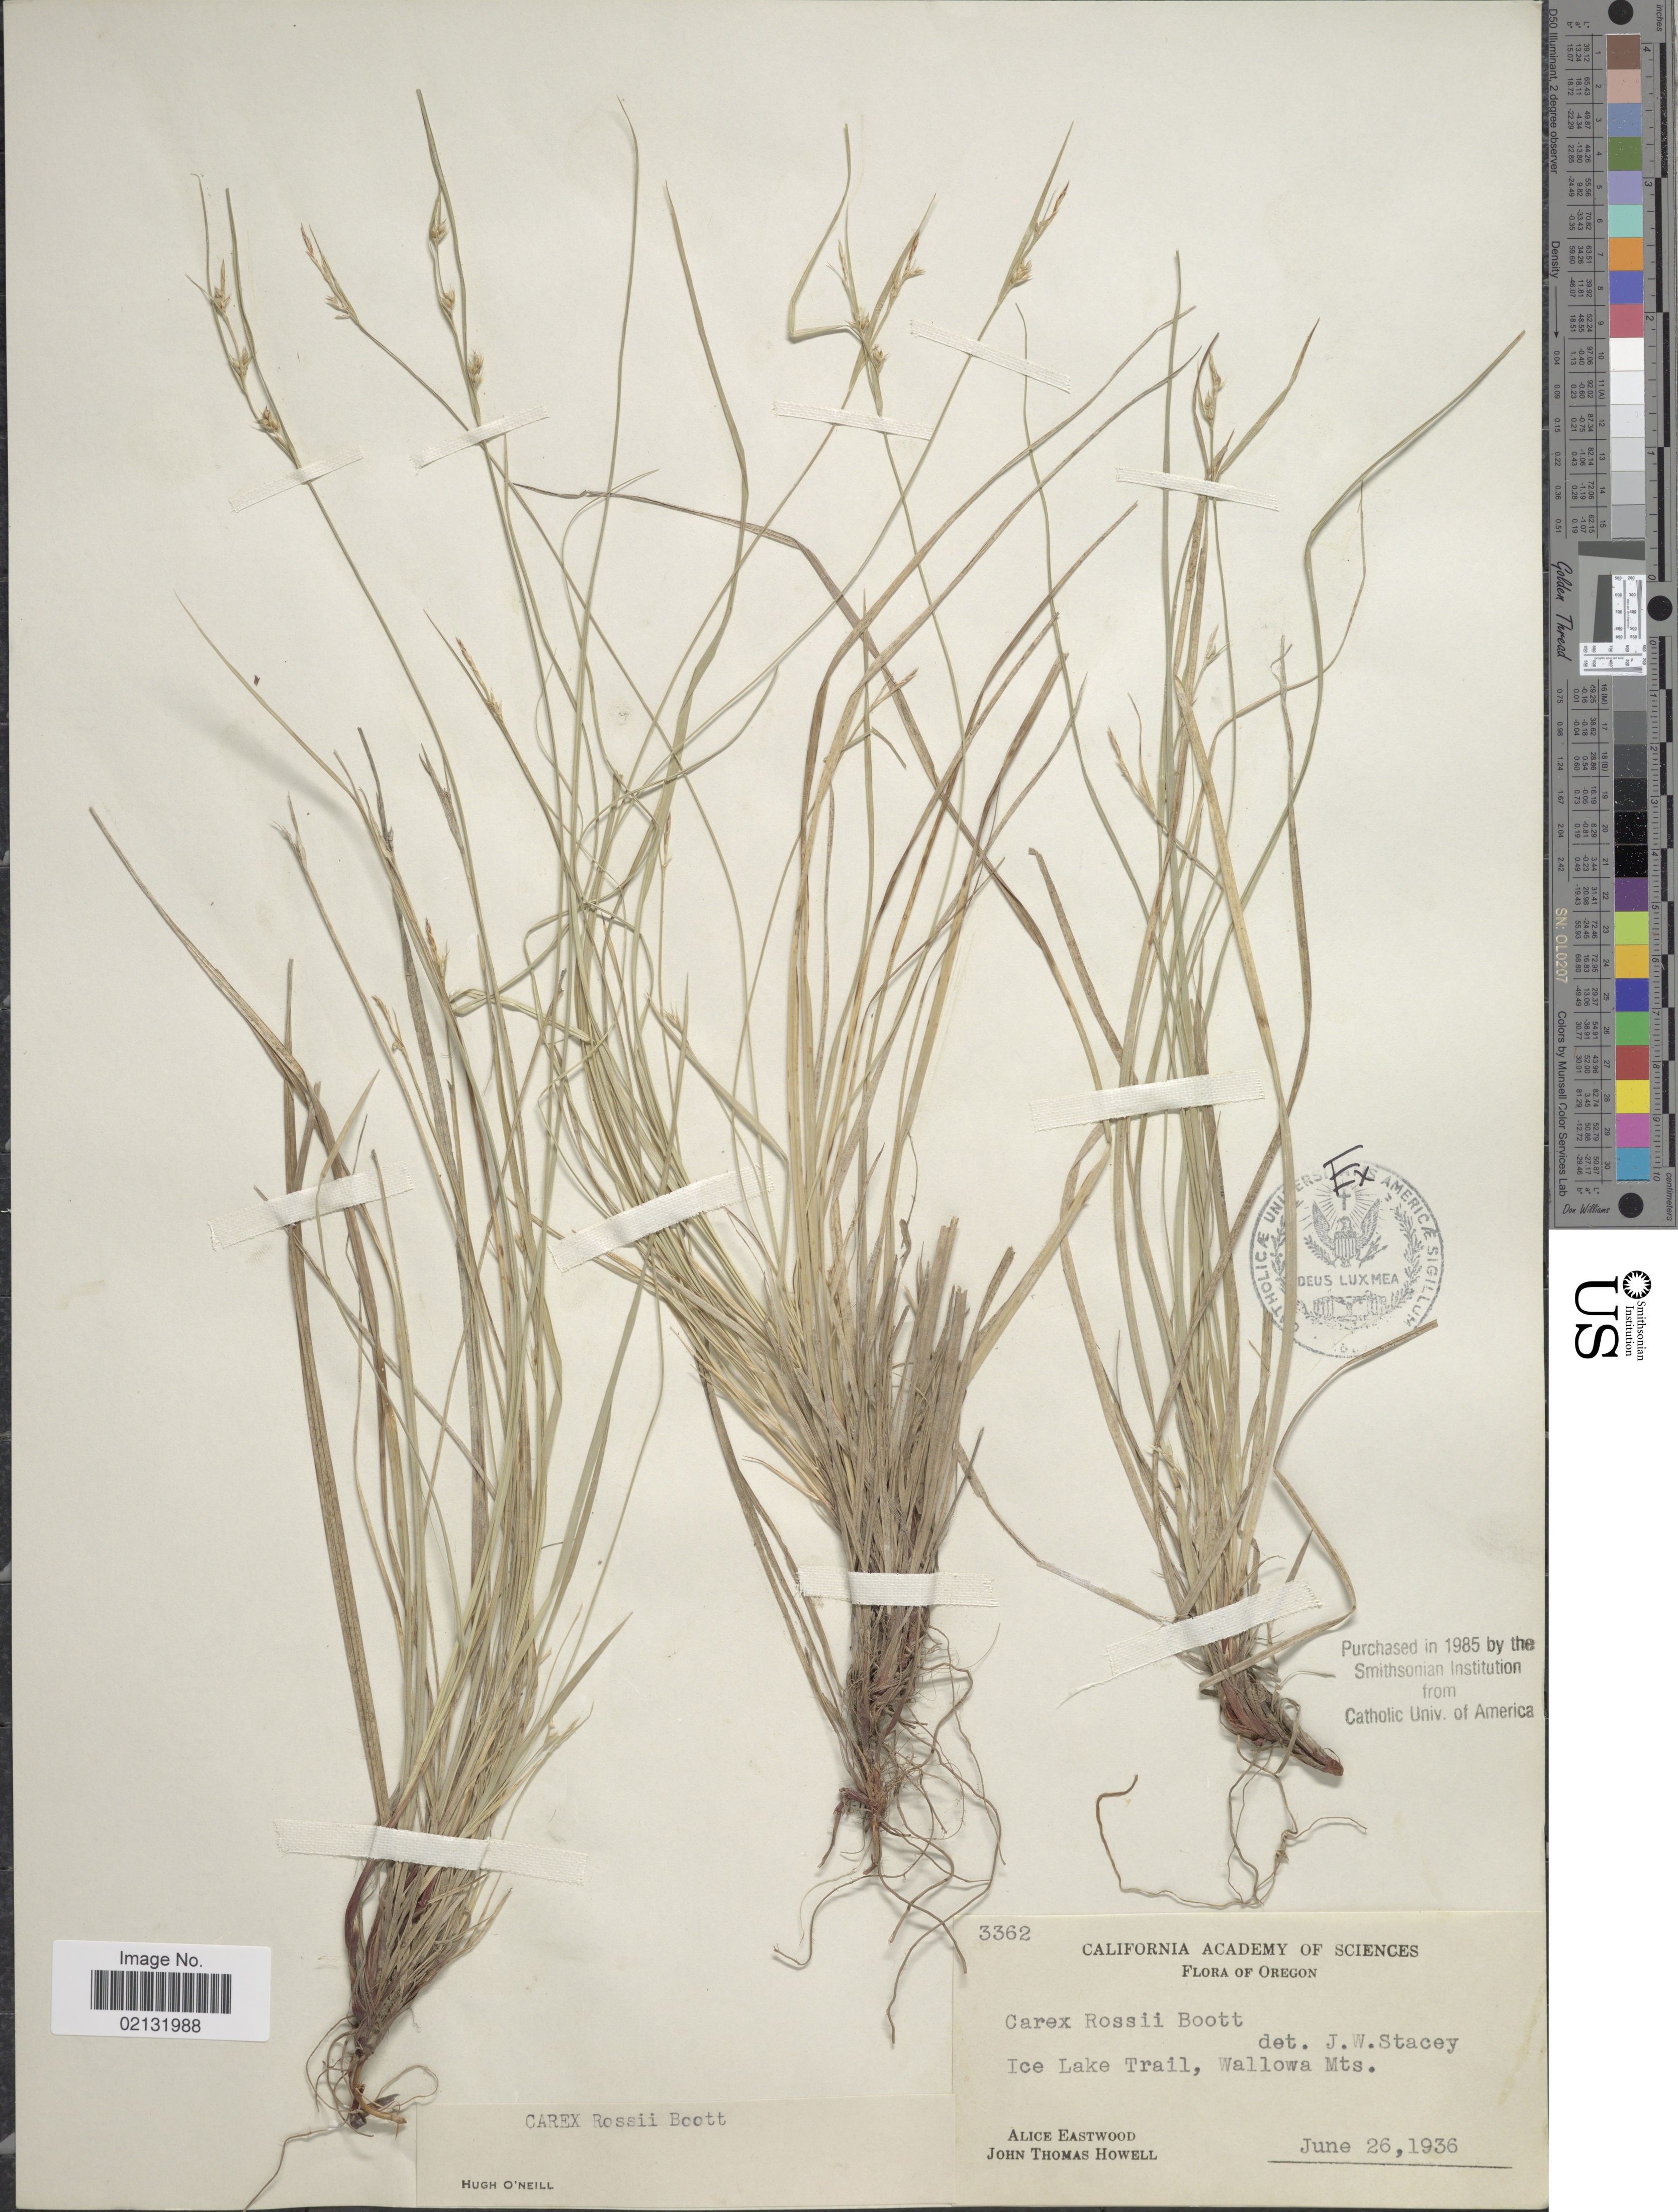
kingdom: Plantae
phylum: Tracheophyta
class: Liliopsida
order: Poales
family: Cyperaceae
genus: Carex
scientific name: Carex rossii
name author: Boott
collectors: A. Eastwood & J. T. Howell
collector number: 3362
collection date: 1936-06-26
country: United States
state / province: Oregon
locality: Oregon, Ice Lake Trail, Wallow Mts.